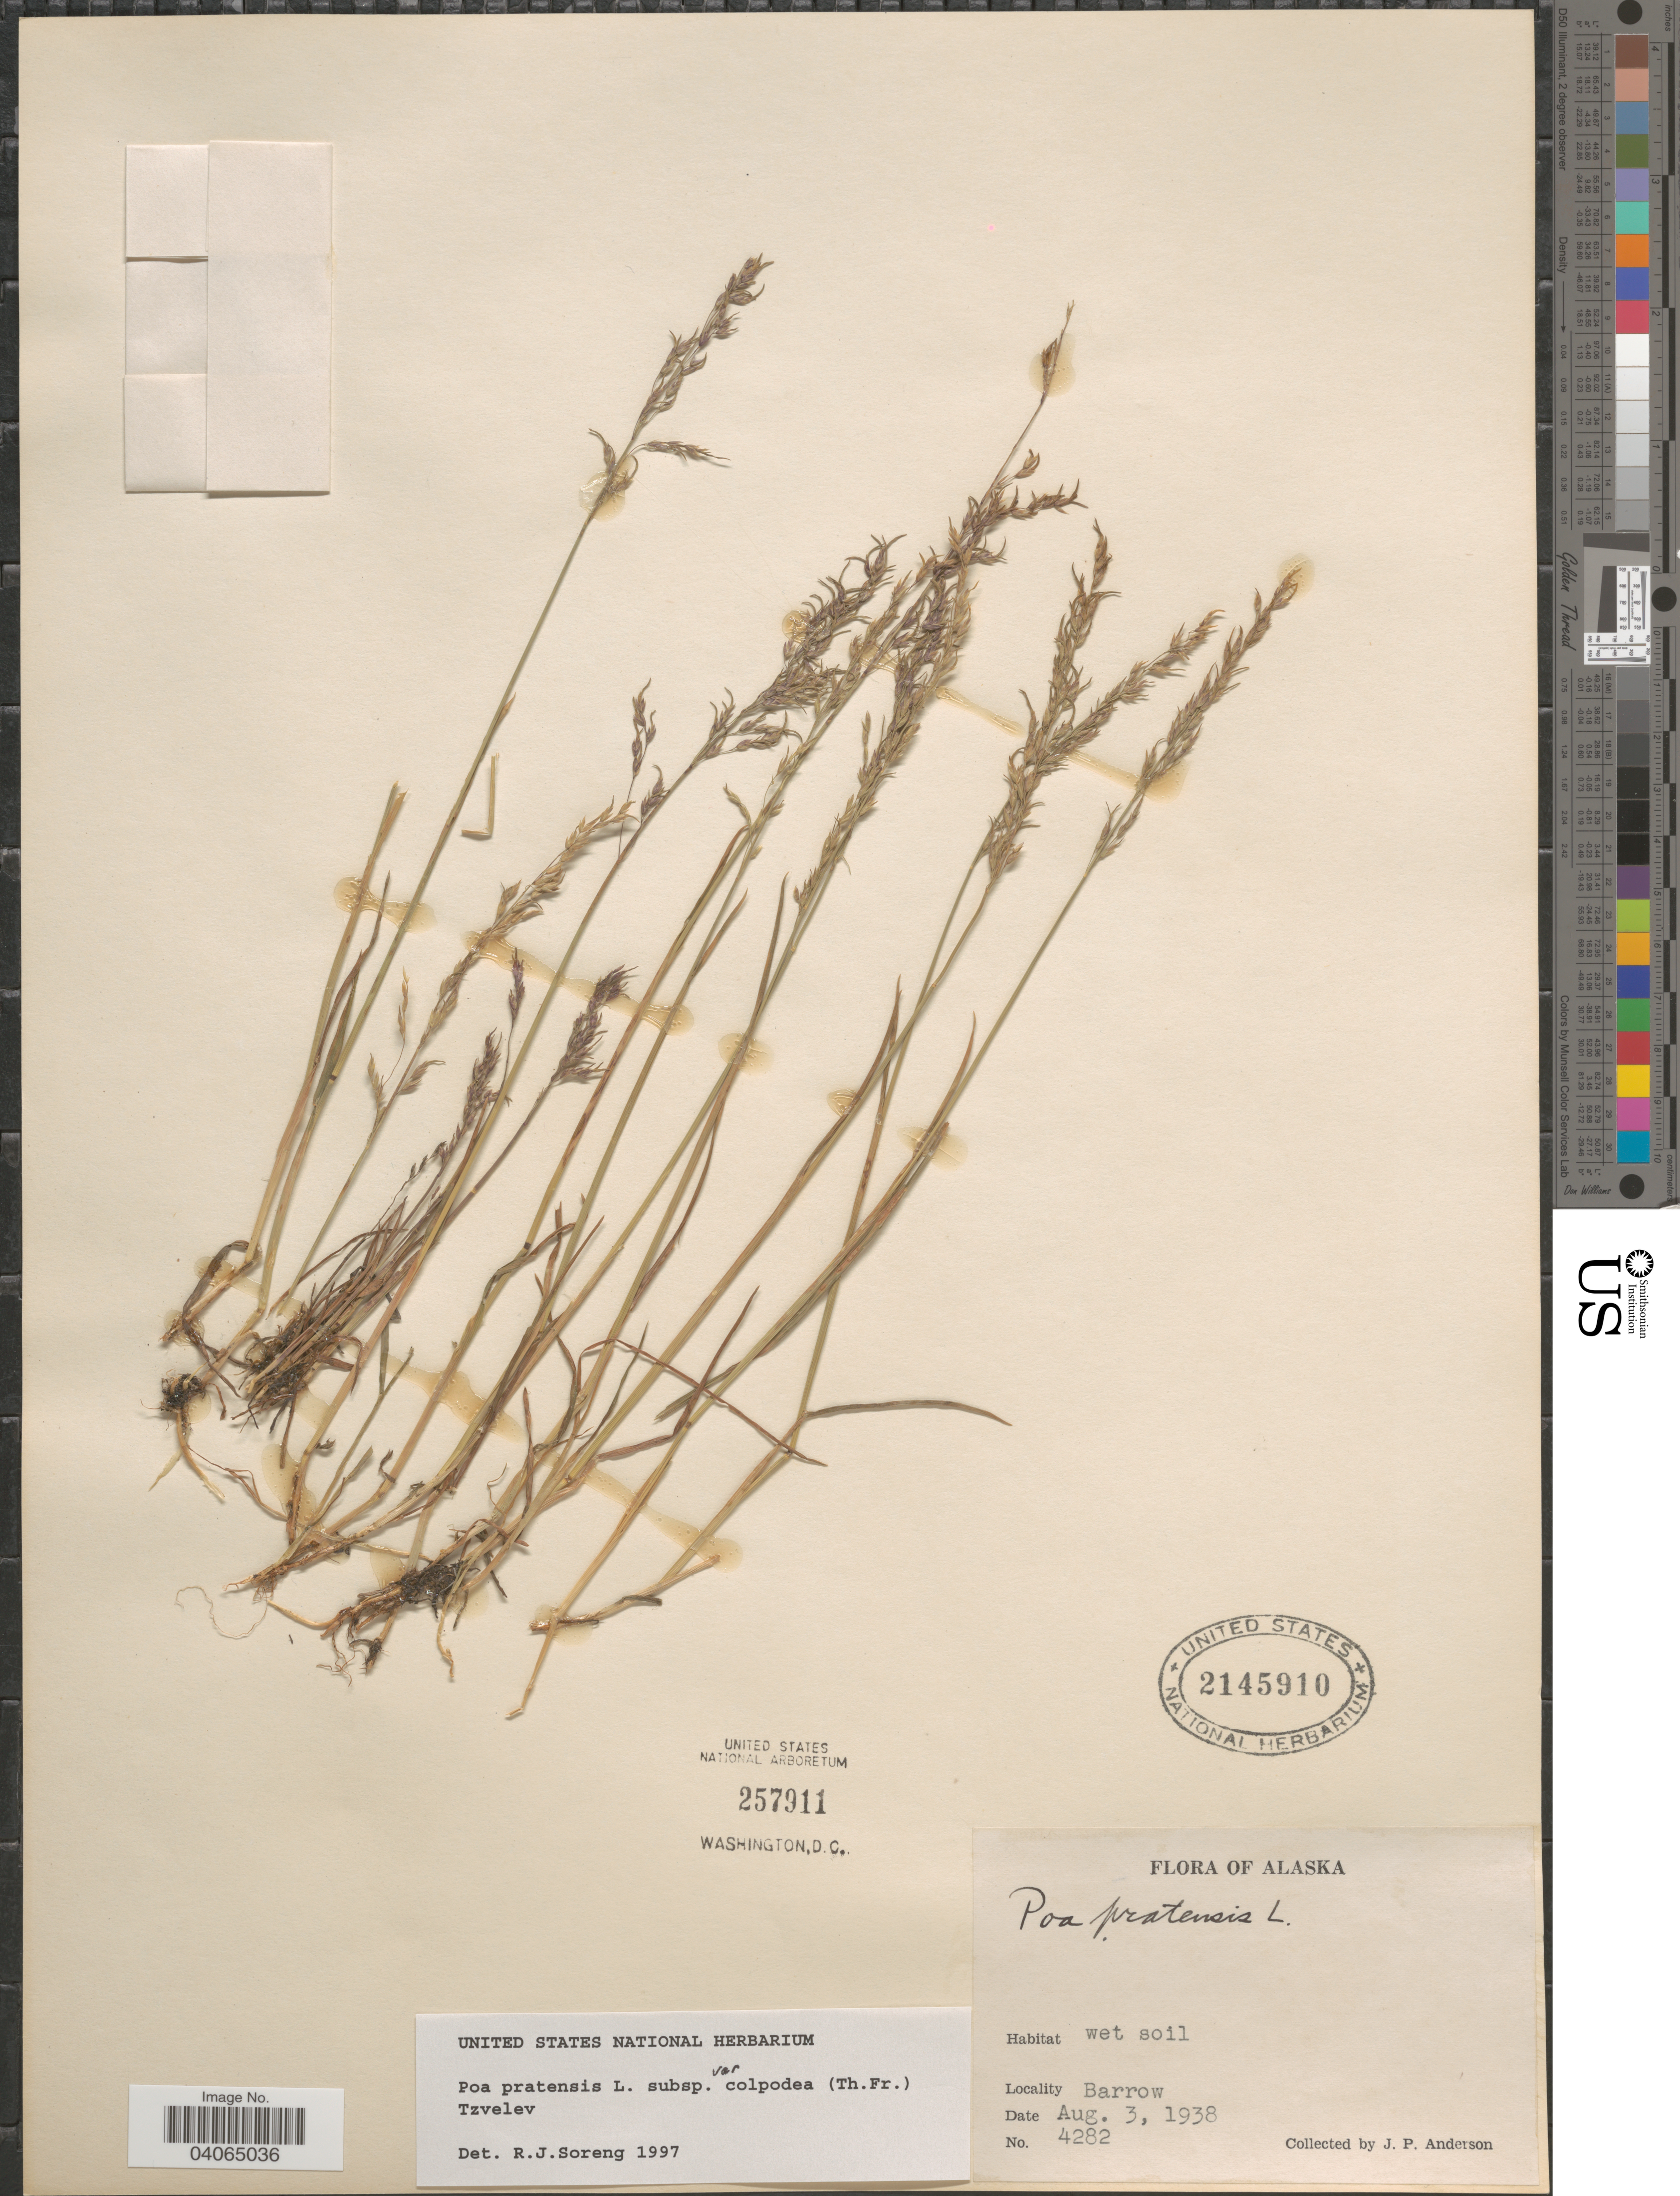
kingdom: Plantae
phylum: Tracheophyta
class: Liliopsida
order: Poales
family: Poaceae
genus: Poa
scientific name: Poa pratensis subsp. colpodea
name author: (Th. Fr.) Tzvelev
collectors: J. P. Anderson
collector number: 4282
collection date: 1938-08-03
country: United States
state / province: Alaska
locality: Barrow.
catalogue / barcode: US 2145910